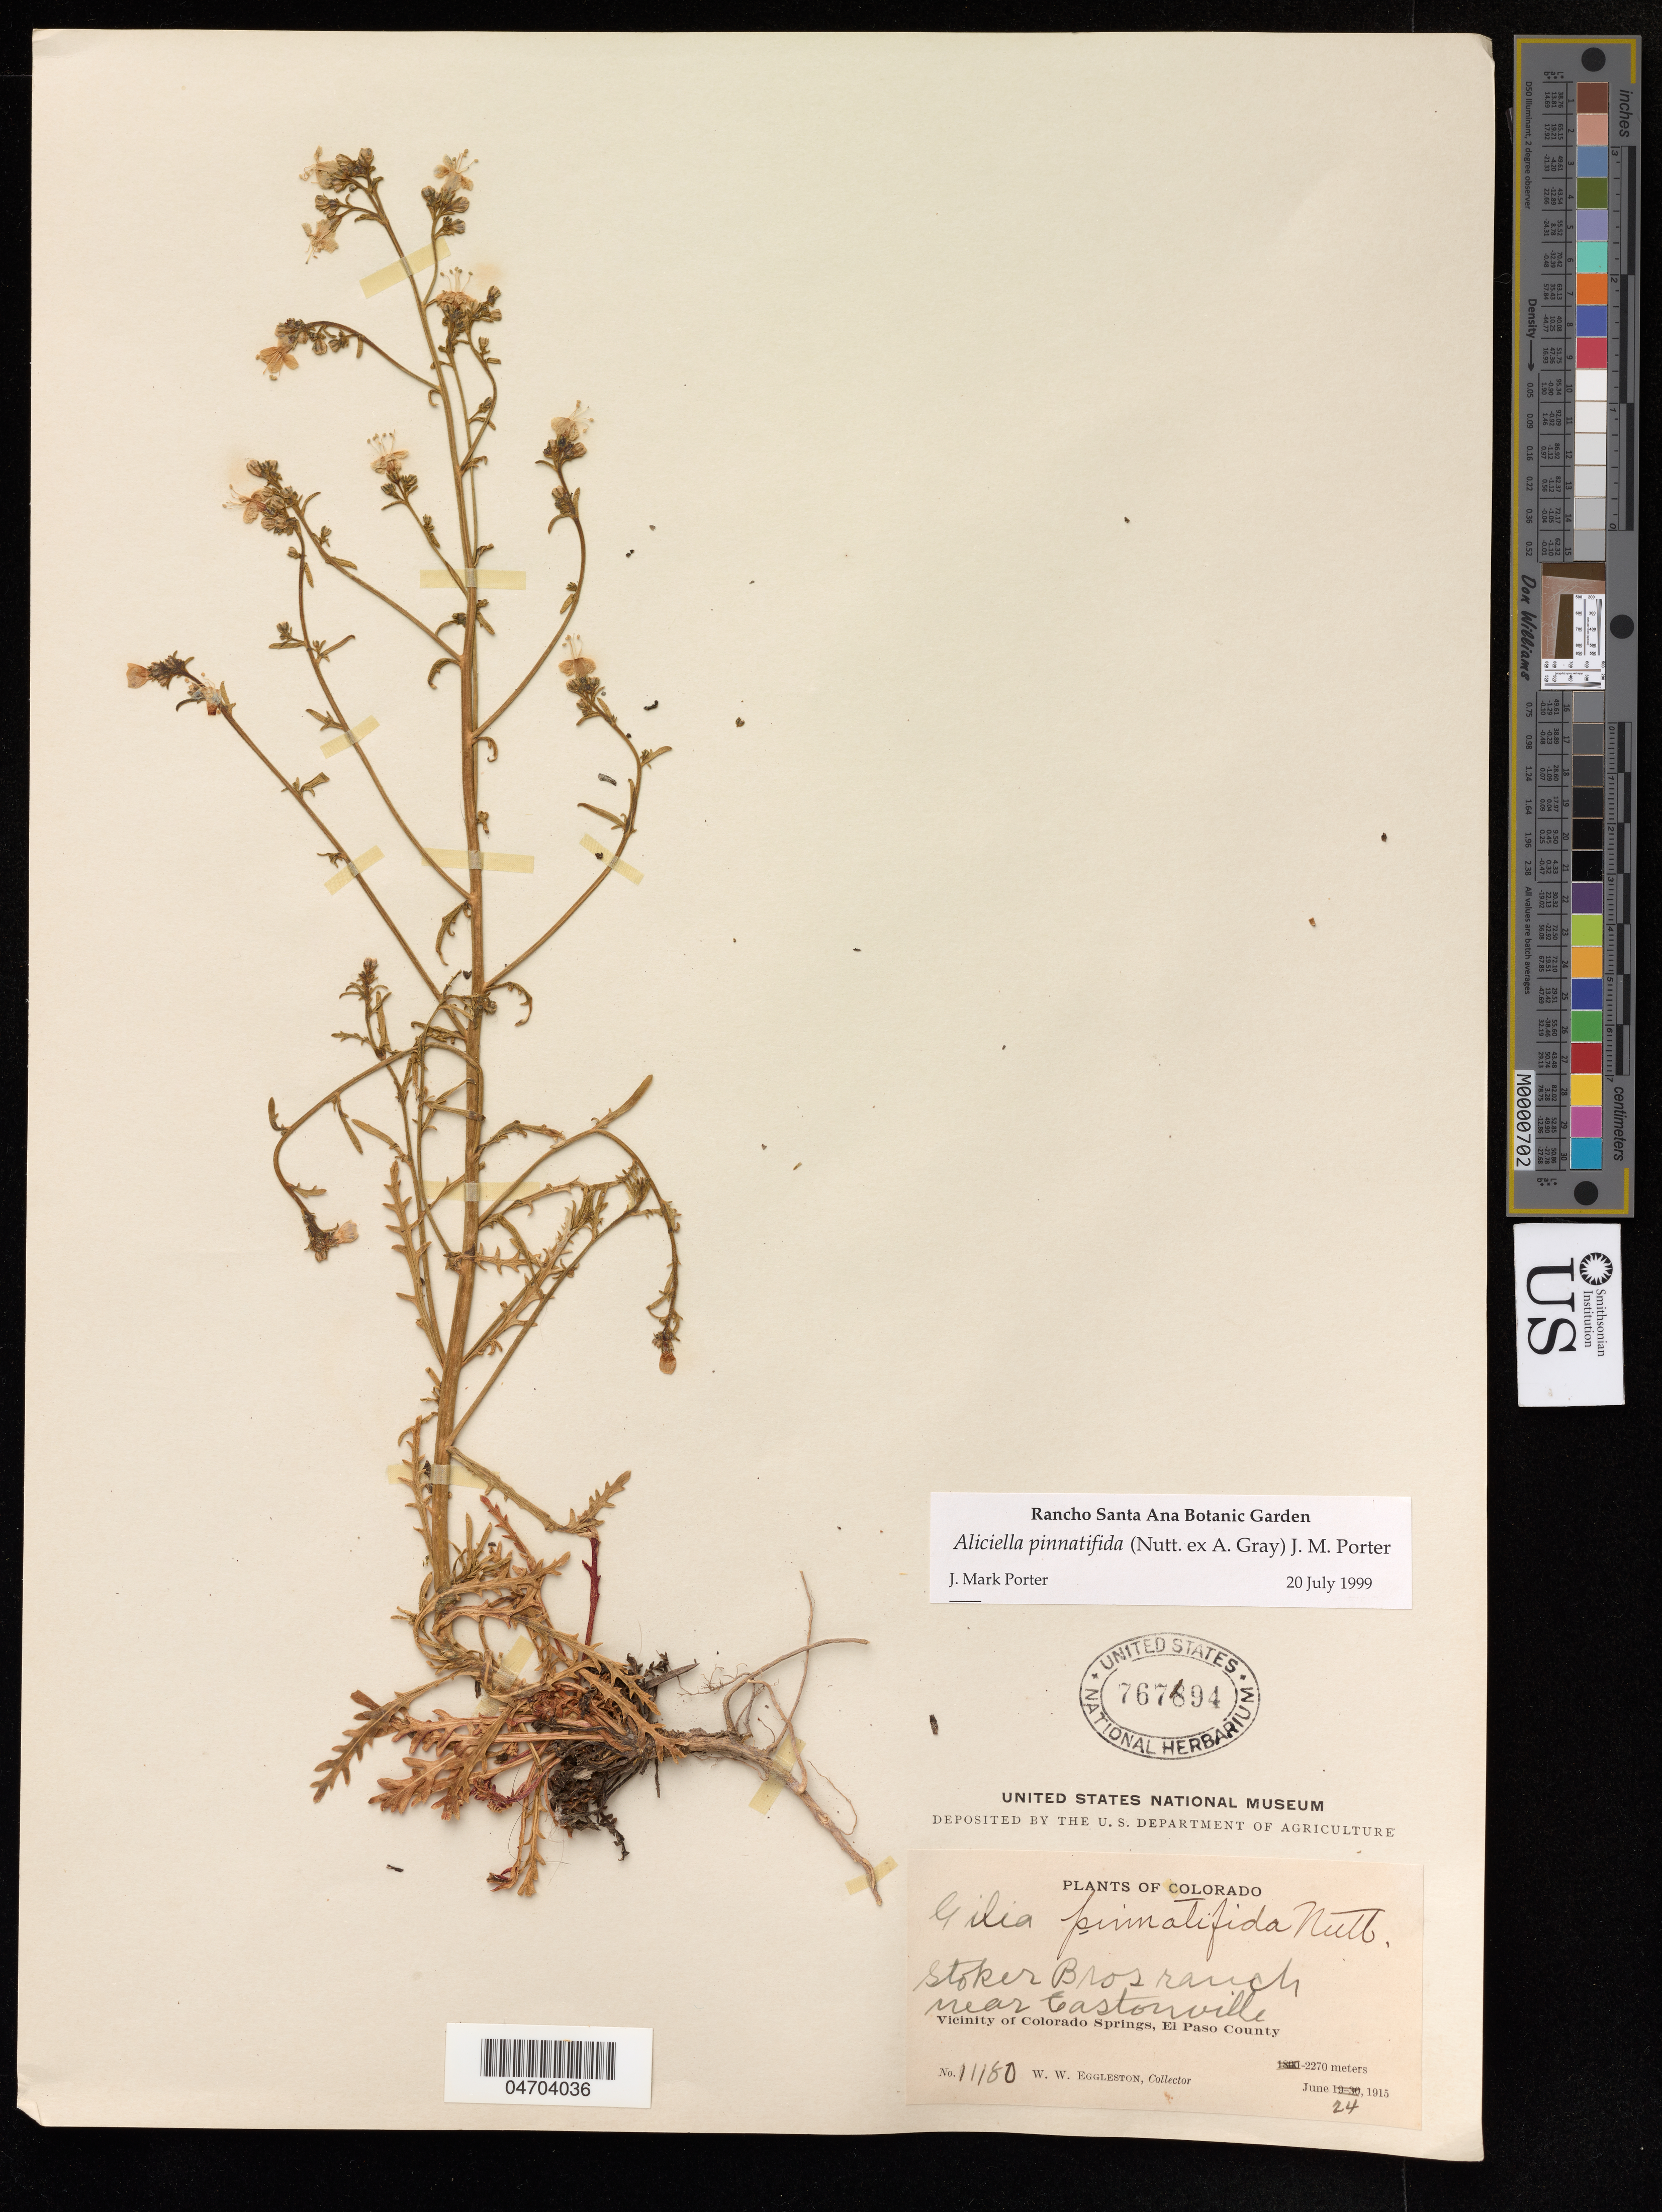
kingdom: Plantae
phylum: Tracheophyta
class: Magnoliopsida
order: Ericales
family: Polemoniaceae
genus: Aliciella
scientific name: Aliciella pinnatifida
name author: (Nutt. ex A. Gray) J.M. Porter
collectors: W. W. Eggleston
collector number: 11180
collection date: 1915-06-24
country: United States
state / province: Colorado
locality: Stoker Bros ranch near Castonville. Vicinity of Colorado Springs, El Paso County.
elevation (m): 2270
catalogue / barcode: US 767894